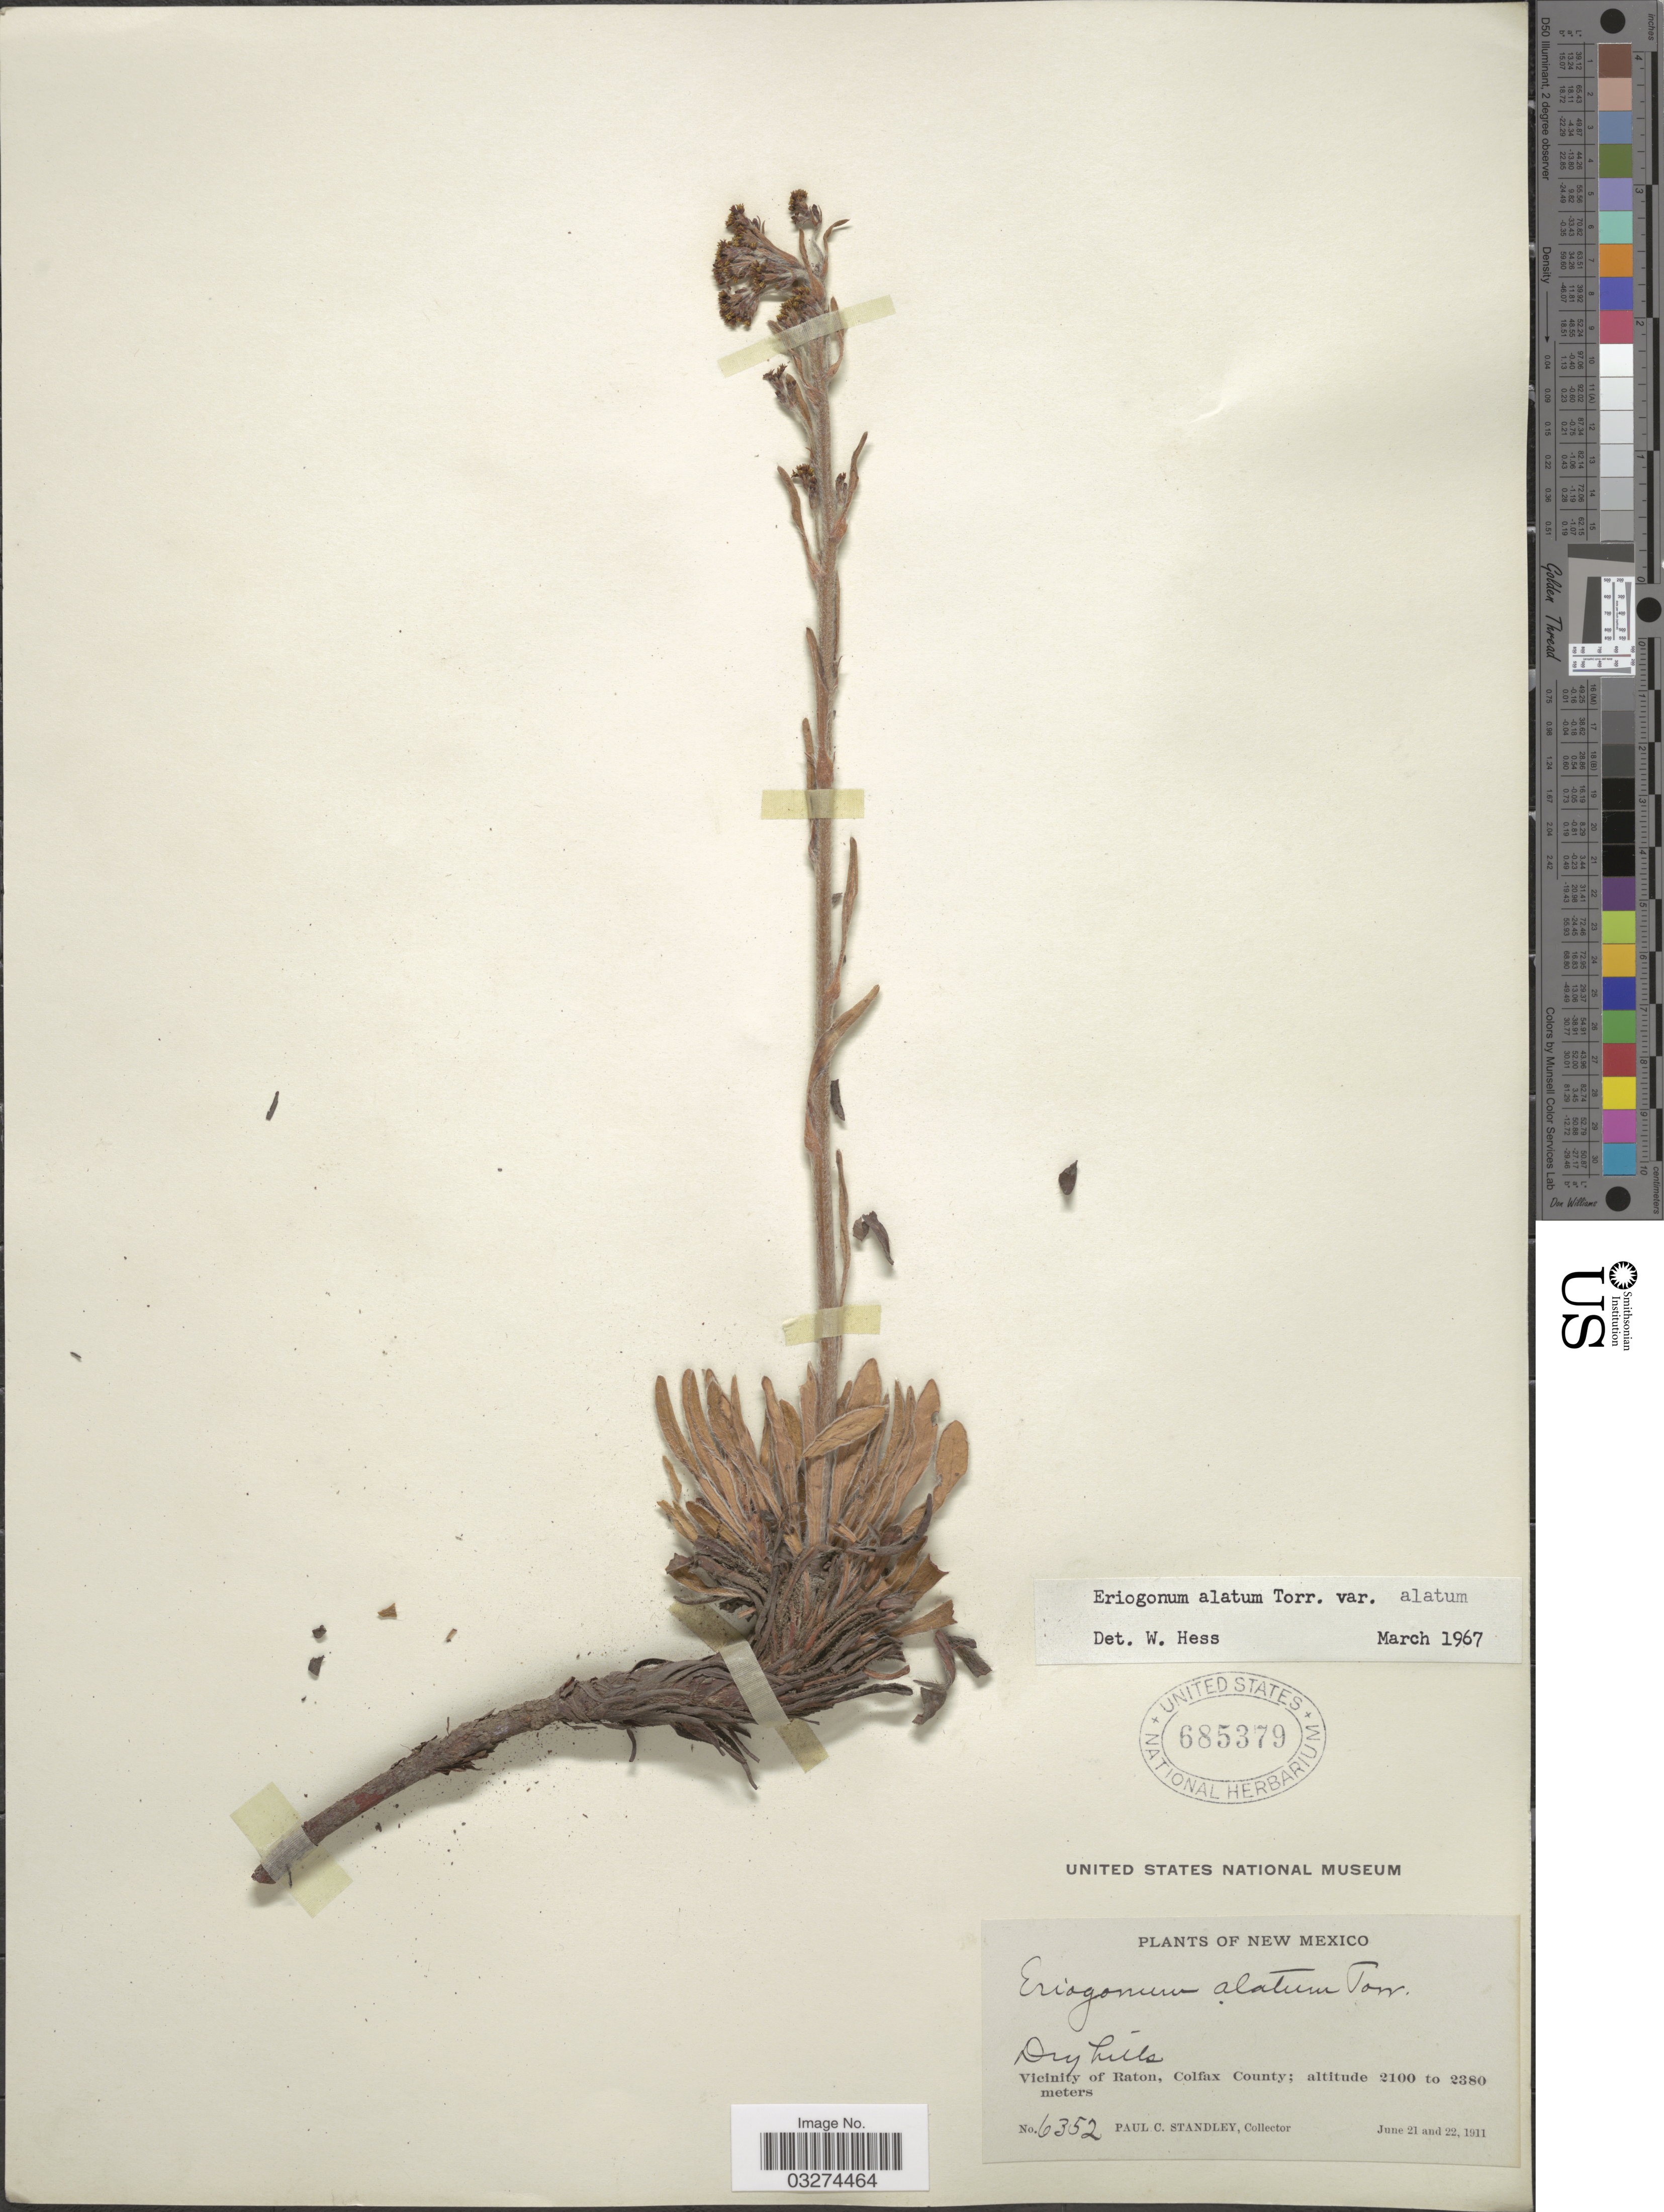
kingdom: Plantae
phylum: Tracheophyta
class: Magnoliopsida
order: Caryophyllales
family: Polygonaceae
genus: Eriogonum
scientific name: Eriogonum alatum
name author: Torr.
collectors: P. C. Standley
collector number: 6352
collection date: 1911-06-21/1911-06-22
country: United States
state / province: New Mexico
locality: Vicinity of Raton, Colfax County.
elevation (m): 2100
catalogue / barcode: US 685379